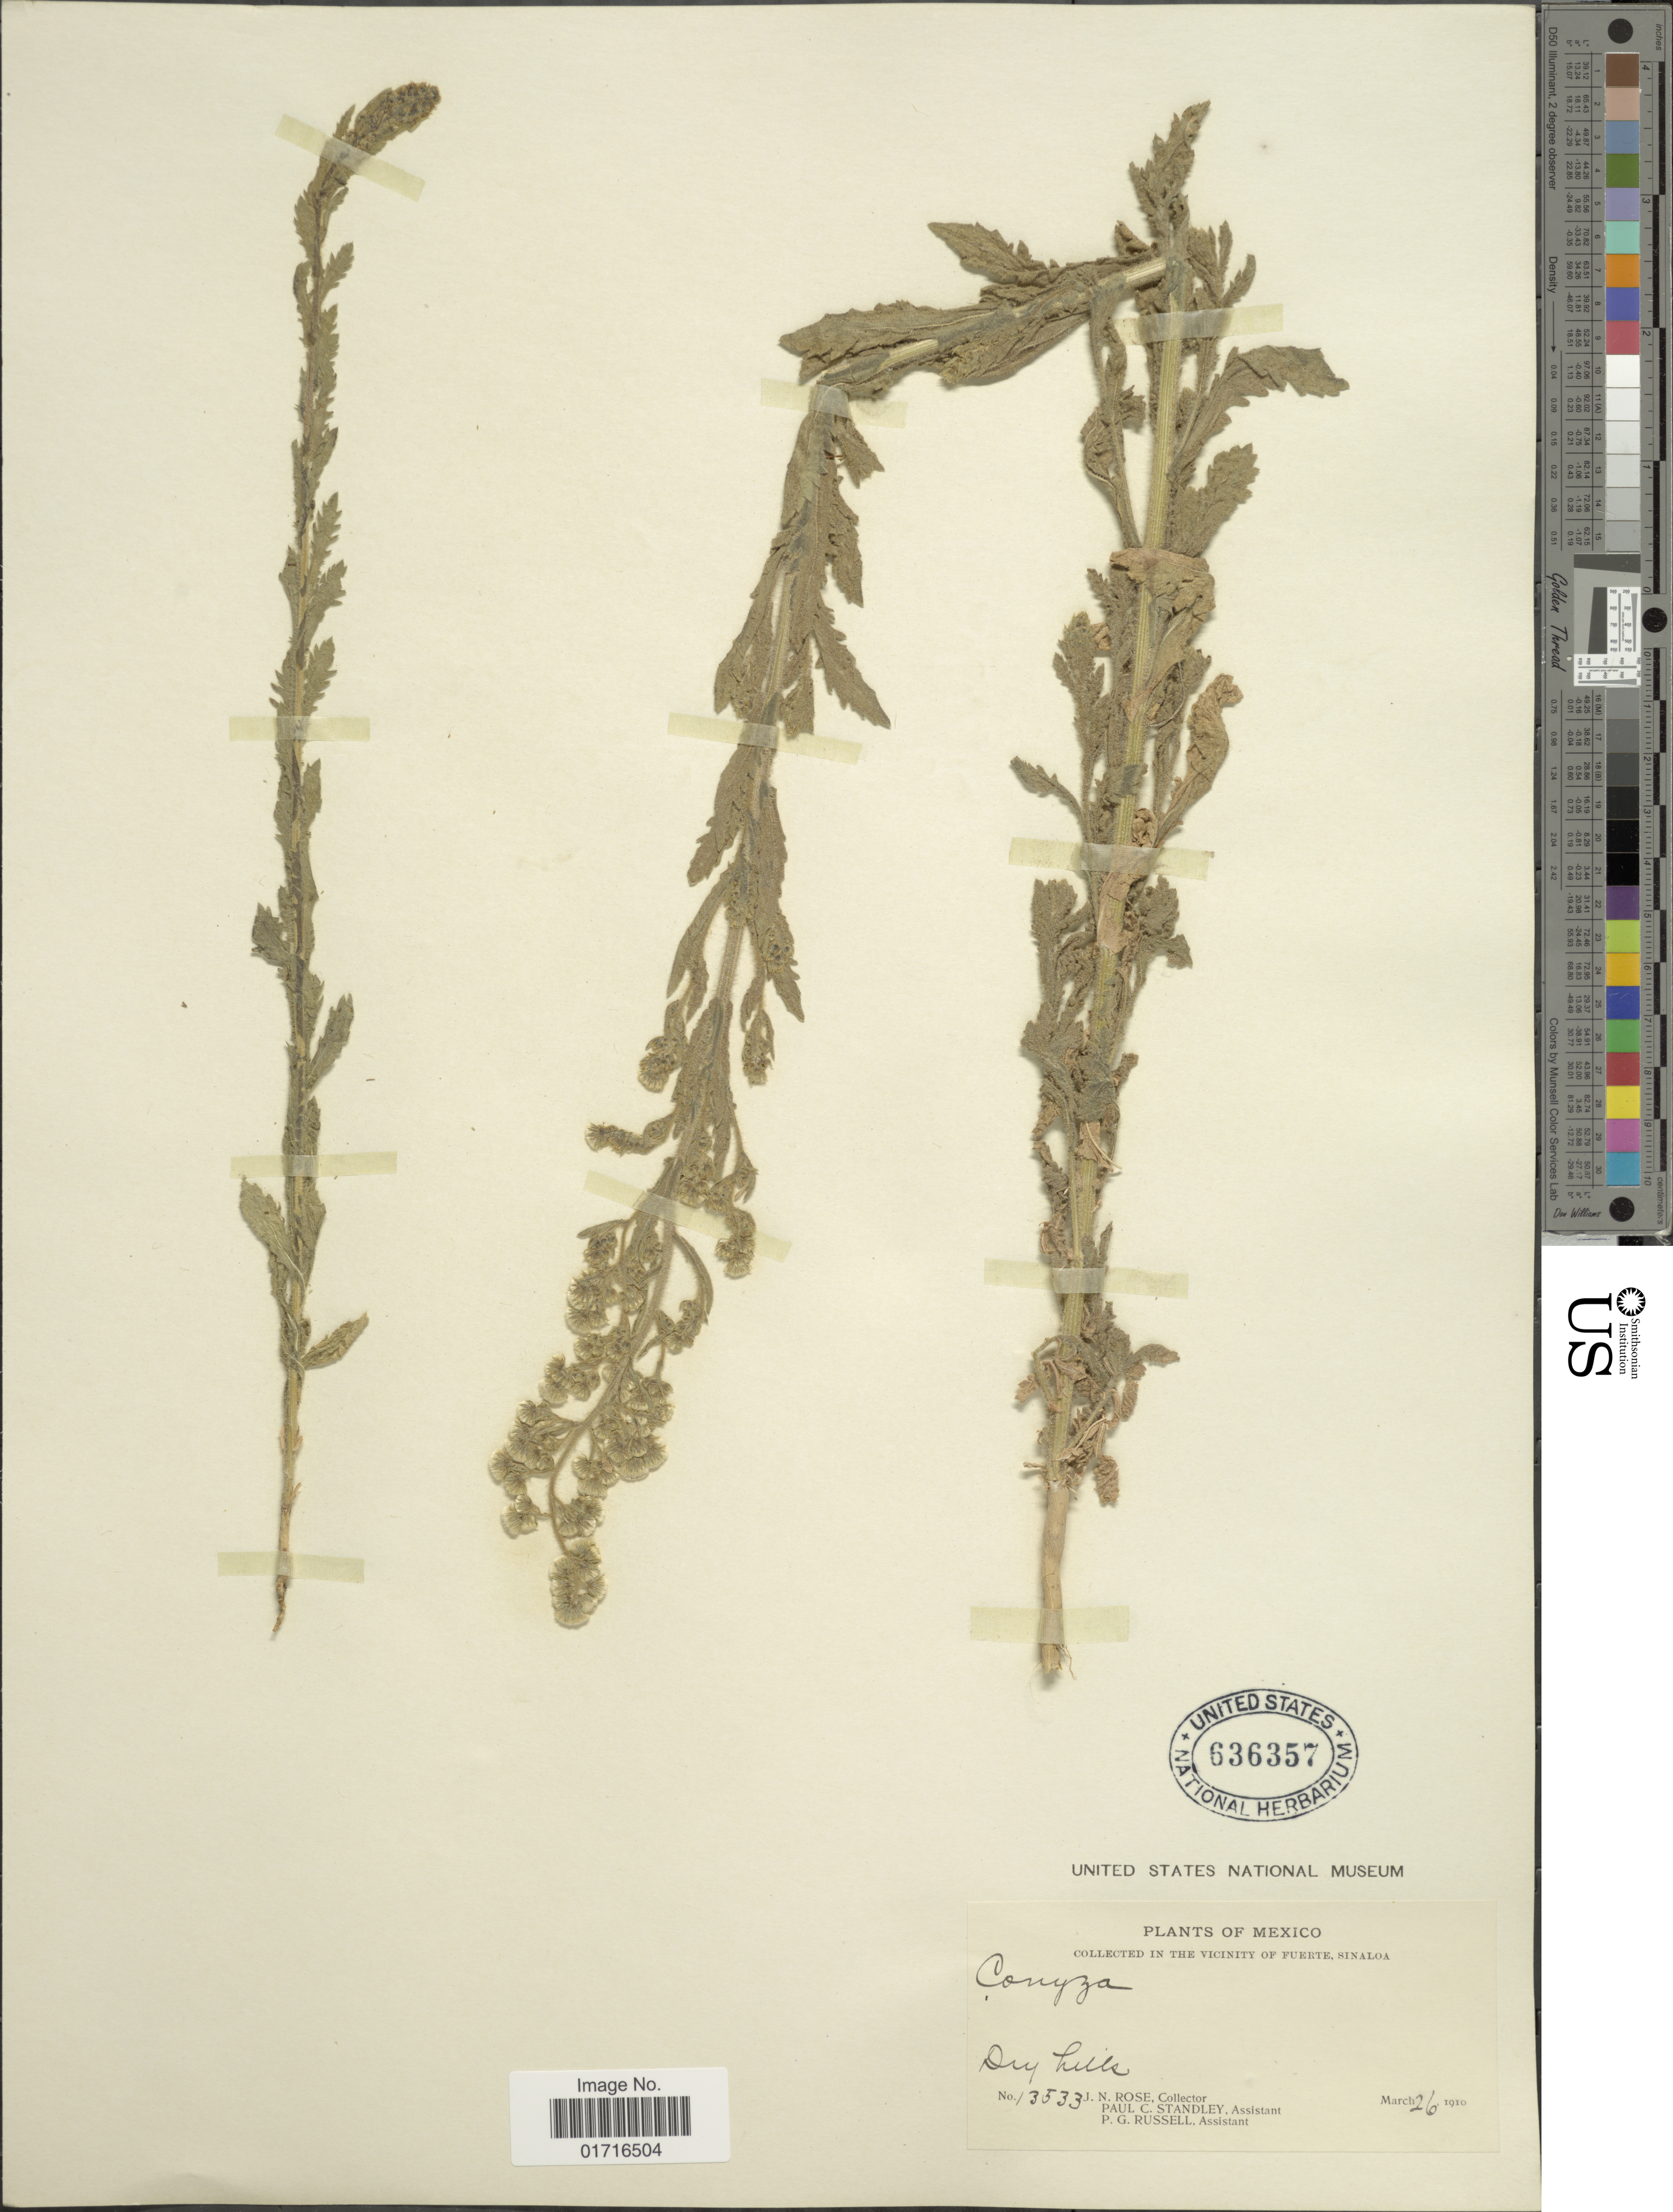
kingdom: Plantae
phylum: Tracheophyta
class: Magnoliopsida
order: Asterales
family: Asteraceae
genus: Conyza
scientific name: Conyza coulteri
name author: A. Gray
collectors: J. N. Rose, P. C. Standley & P. G. Russell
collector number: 13533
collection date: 1910-03-26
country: Mexico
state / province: Sinaloa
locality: Vicinity of Fuerte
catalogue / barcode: US 636357